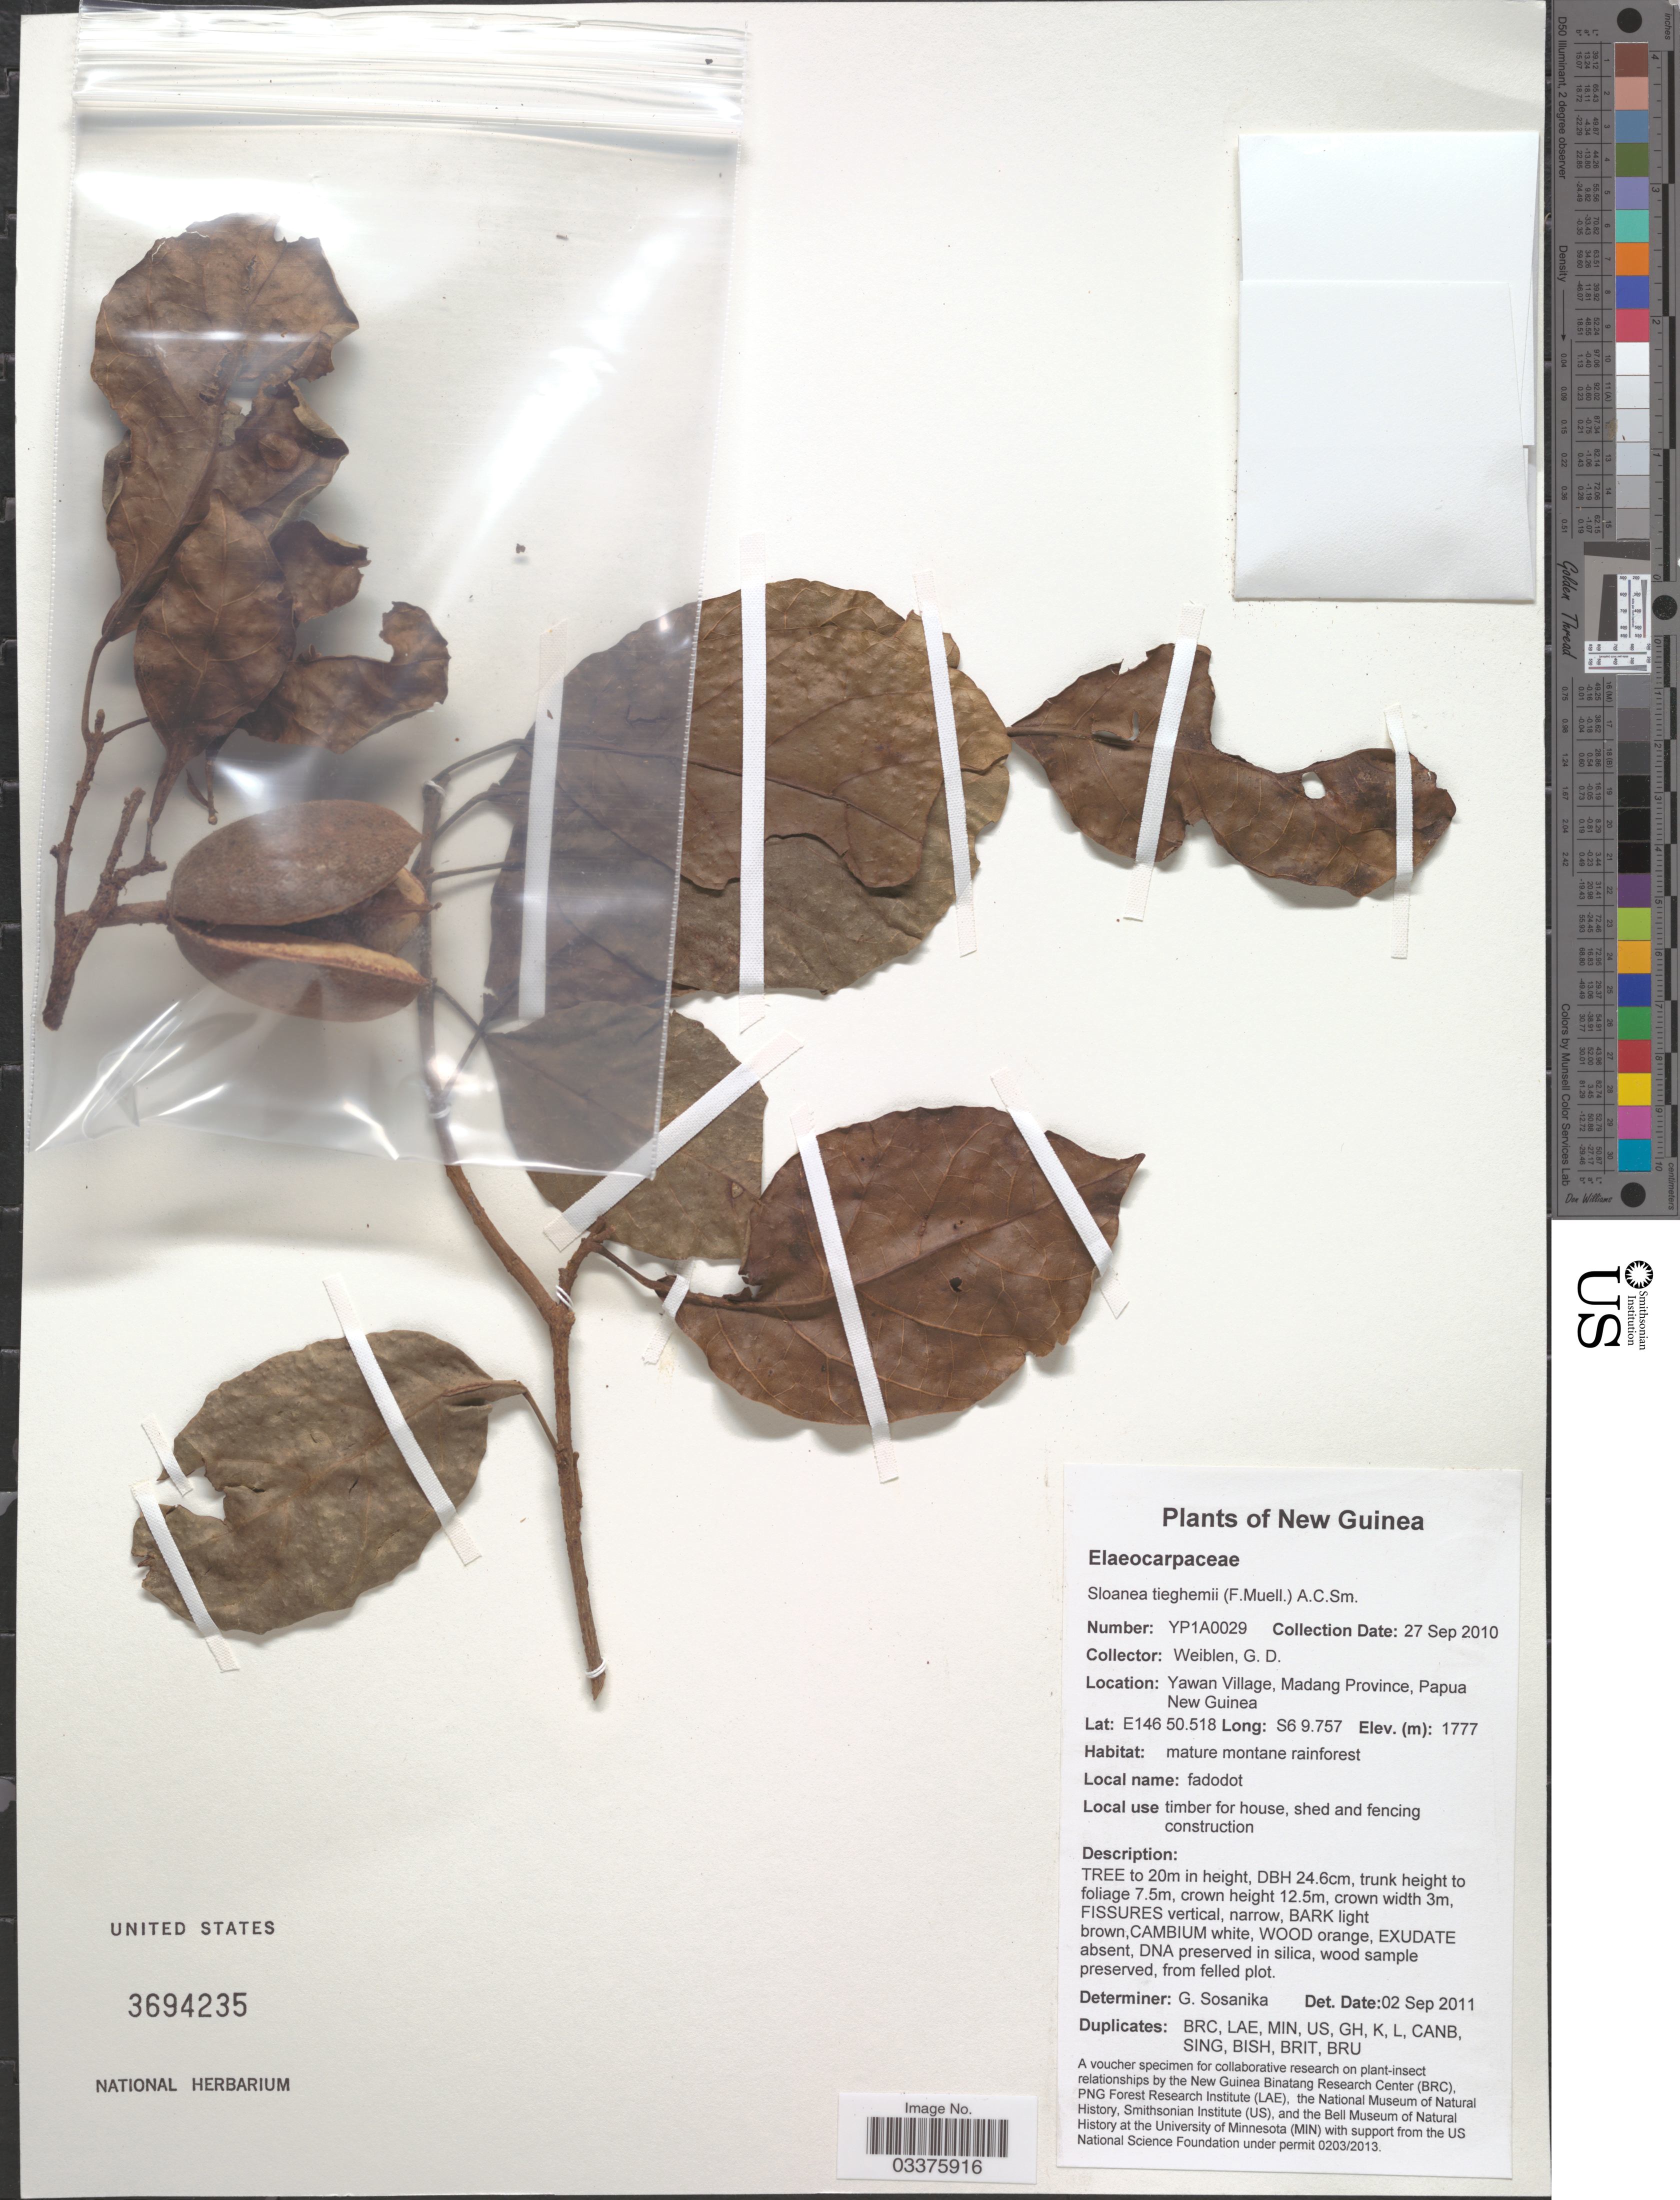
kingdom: Plantae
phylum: Tracheophyta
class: Magnoliopsida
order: Oxalidales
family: Elaeocarpaceae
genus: Sloanea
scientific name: Sloanea tieghemi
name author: A.C. Sm.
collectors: G. D. Weiblen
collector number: YP1A0029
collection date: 2010-09-27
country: Papua New Guinea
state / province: Madang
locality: New Guinea. Yawan Village.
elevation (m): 1777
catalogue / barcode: US 3694235